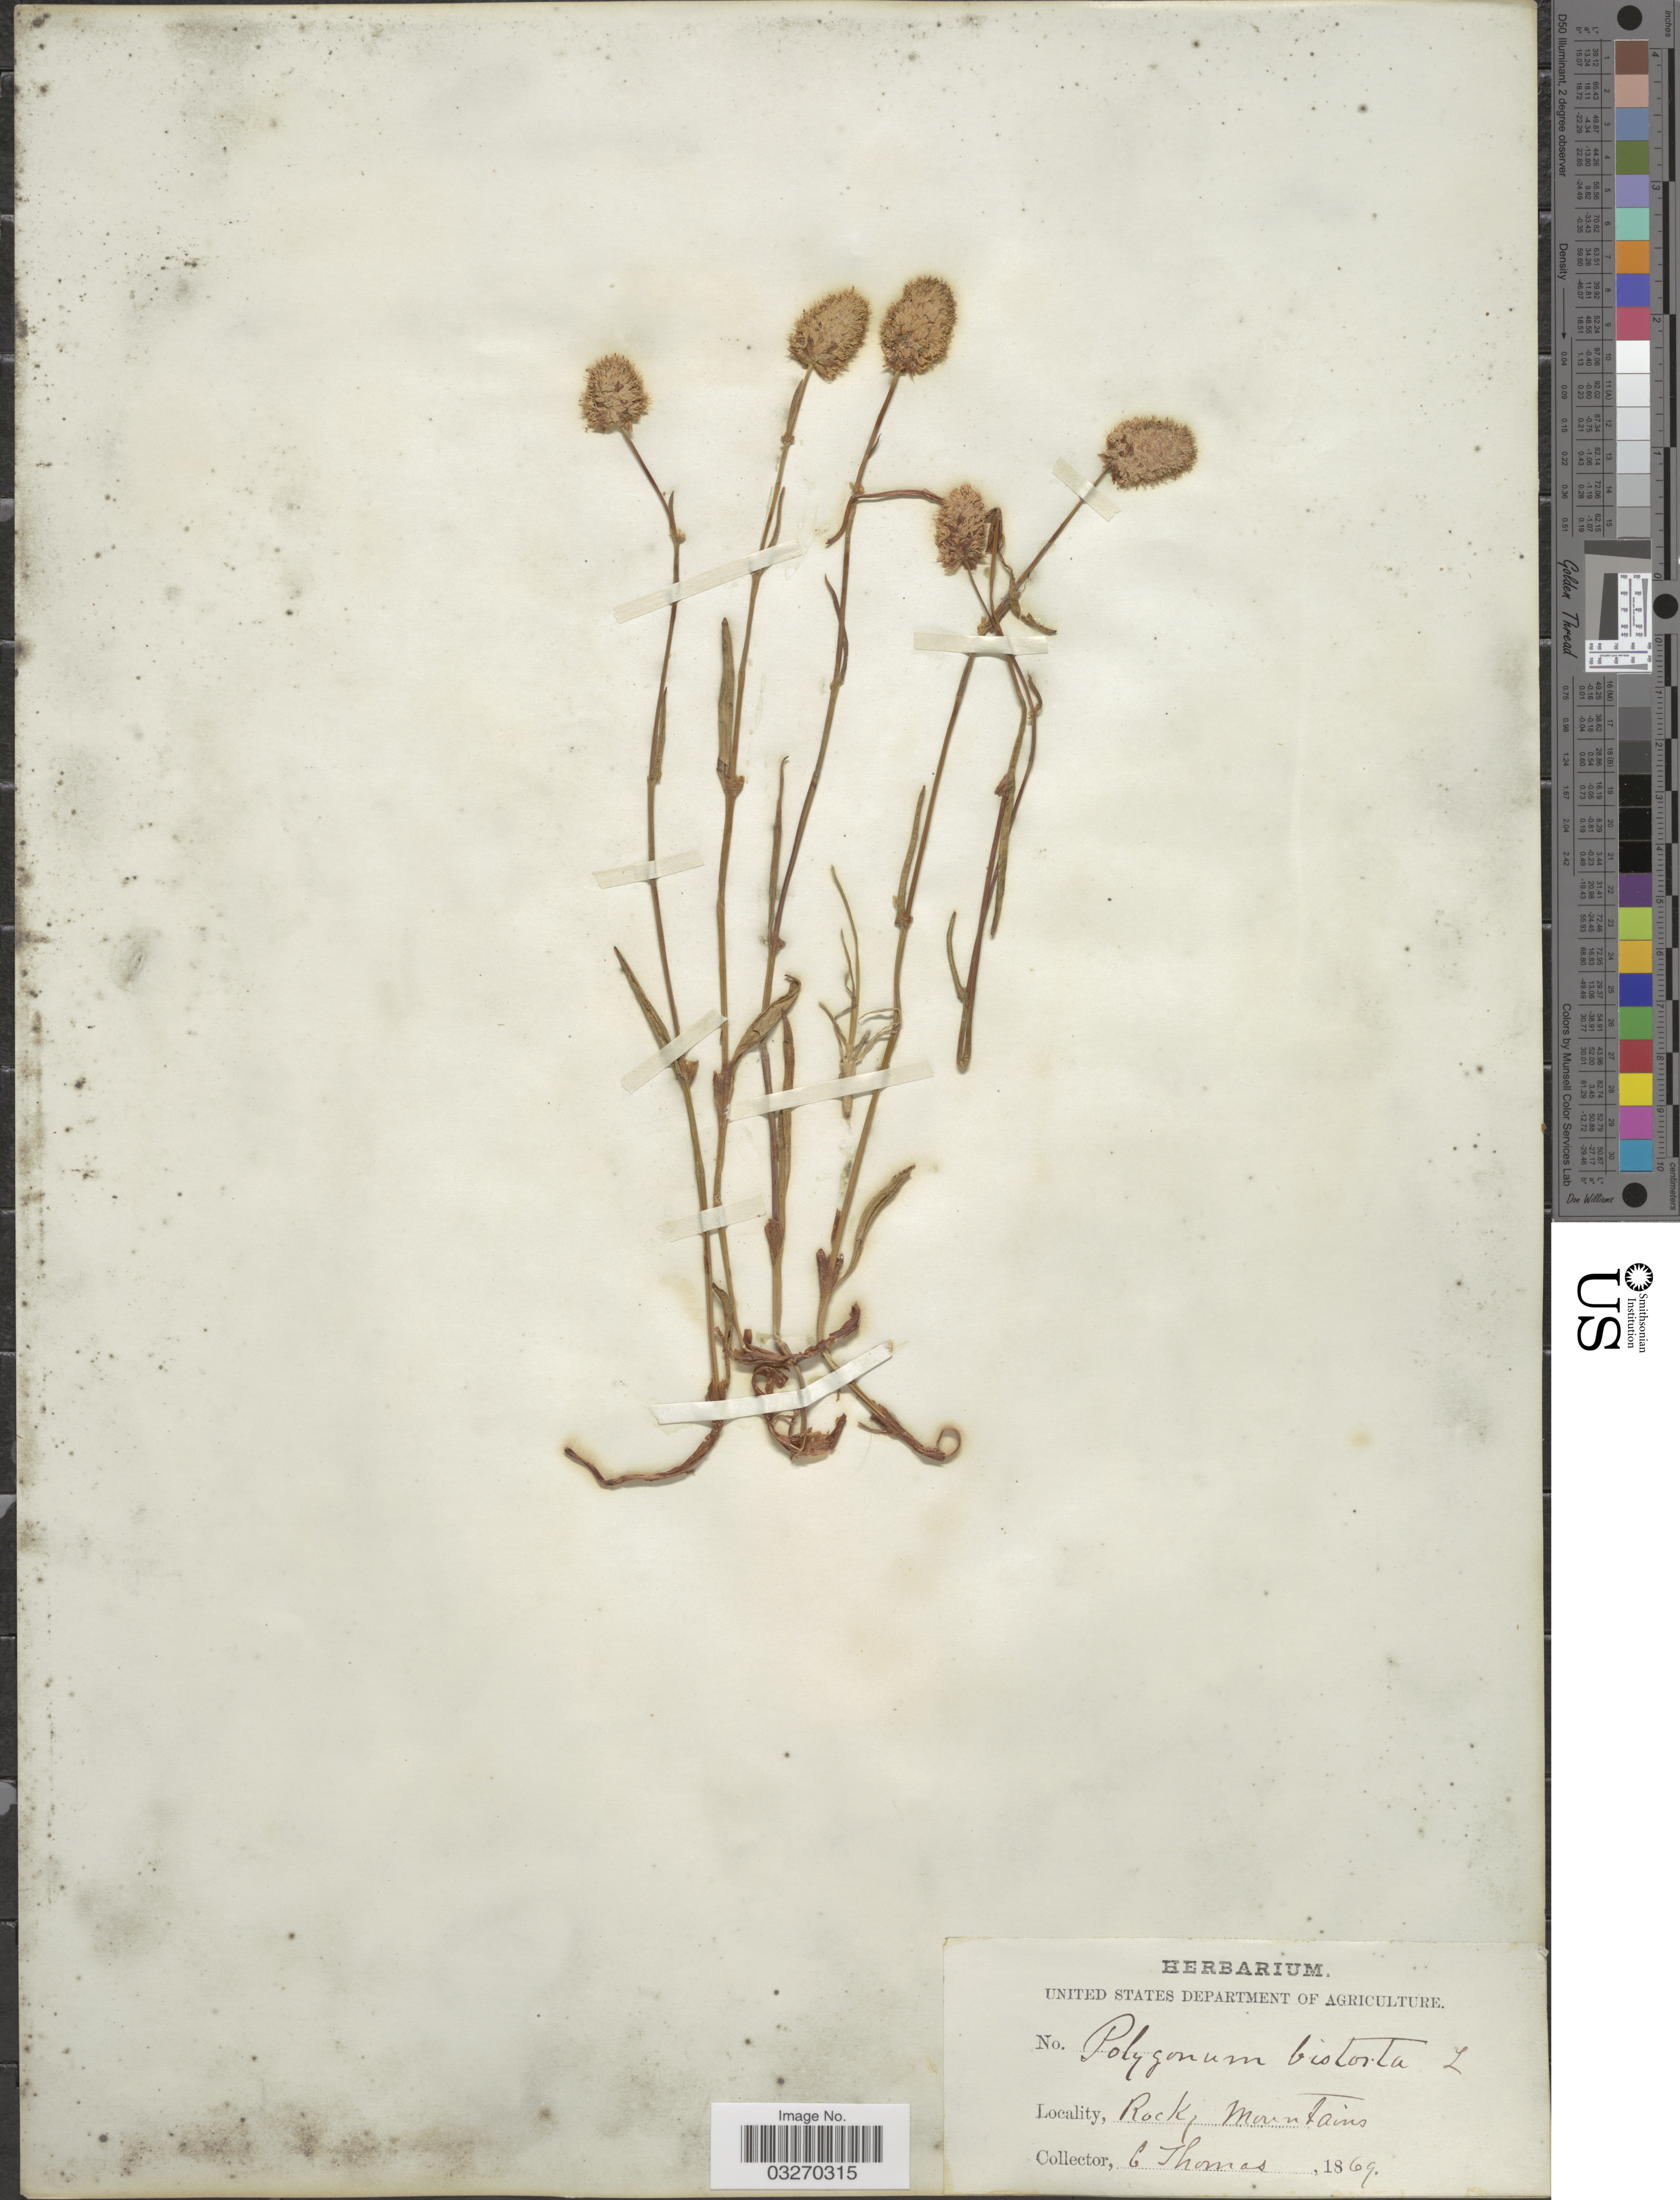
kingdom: Plantae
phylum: Tracheophyta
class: Magnoliopsida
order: Caryophyllales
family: Polygonaceae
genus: Bistorta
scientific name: Bistorta leptophylla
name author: (S. Watson) Greene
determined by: Atha, D. E.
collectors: C. Thomas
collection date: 1869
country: United States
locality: Rocky Mountains.